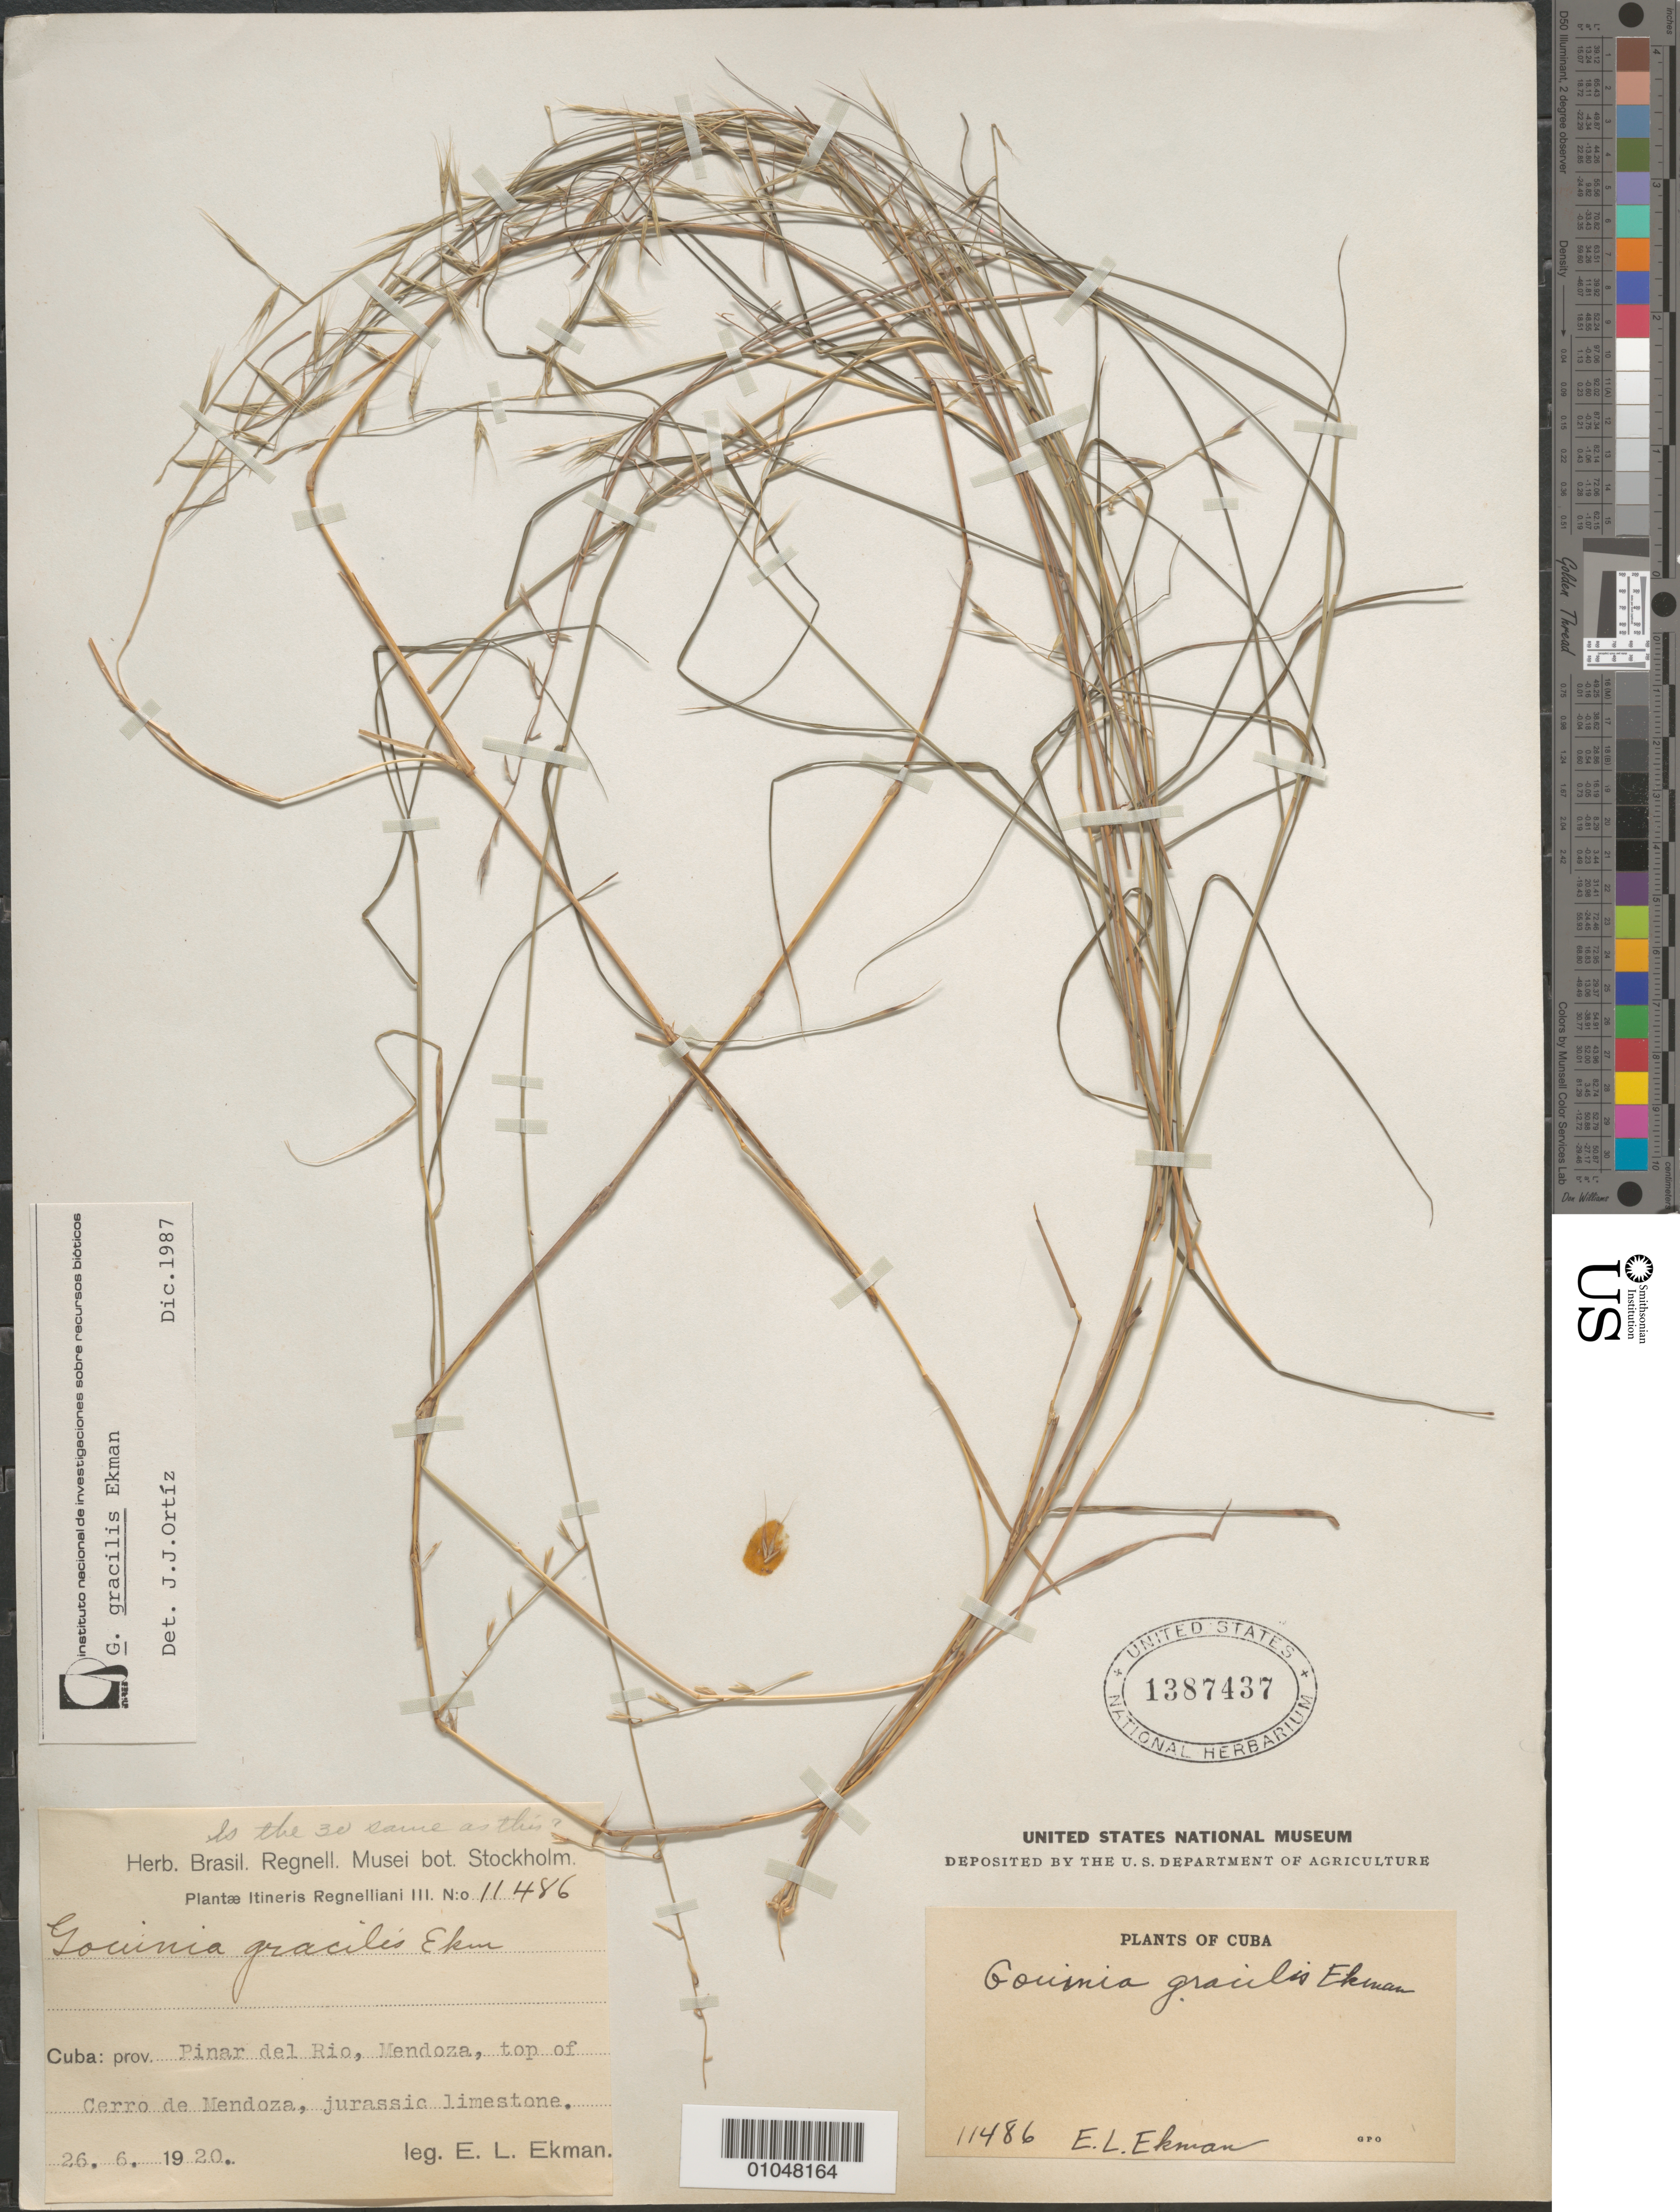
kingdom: Plantae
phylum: Tracheophyta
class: Liliopsida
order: Poales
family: Poaceae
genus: Gouinia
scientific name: Gouinia gracilis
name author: Ekman ex Swallen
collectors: E. L. Ekman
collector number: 11486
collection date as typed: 26 Jun 1920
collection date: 1920-06-26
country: Cuba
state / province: Pinar del Rio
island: Cuba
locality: Mendoza, top of Cerro de Mendoza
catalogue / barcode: US 1387437